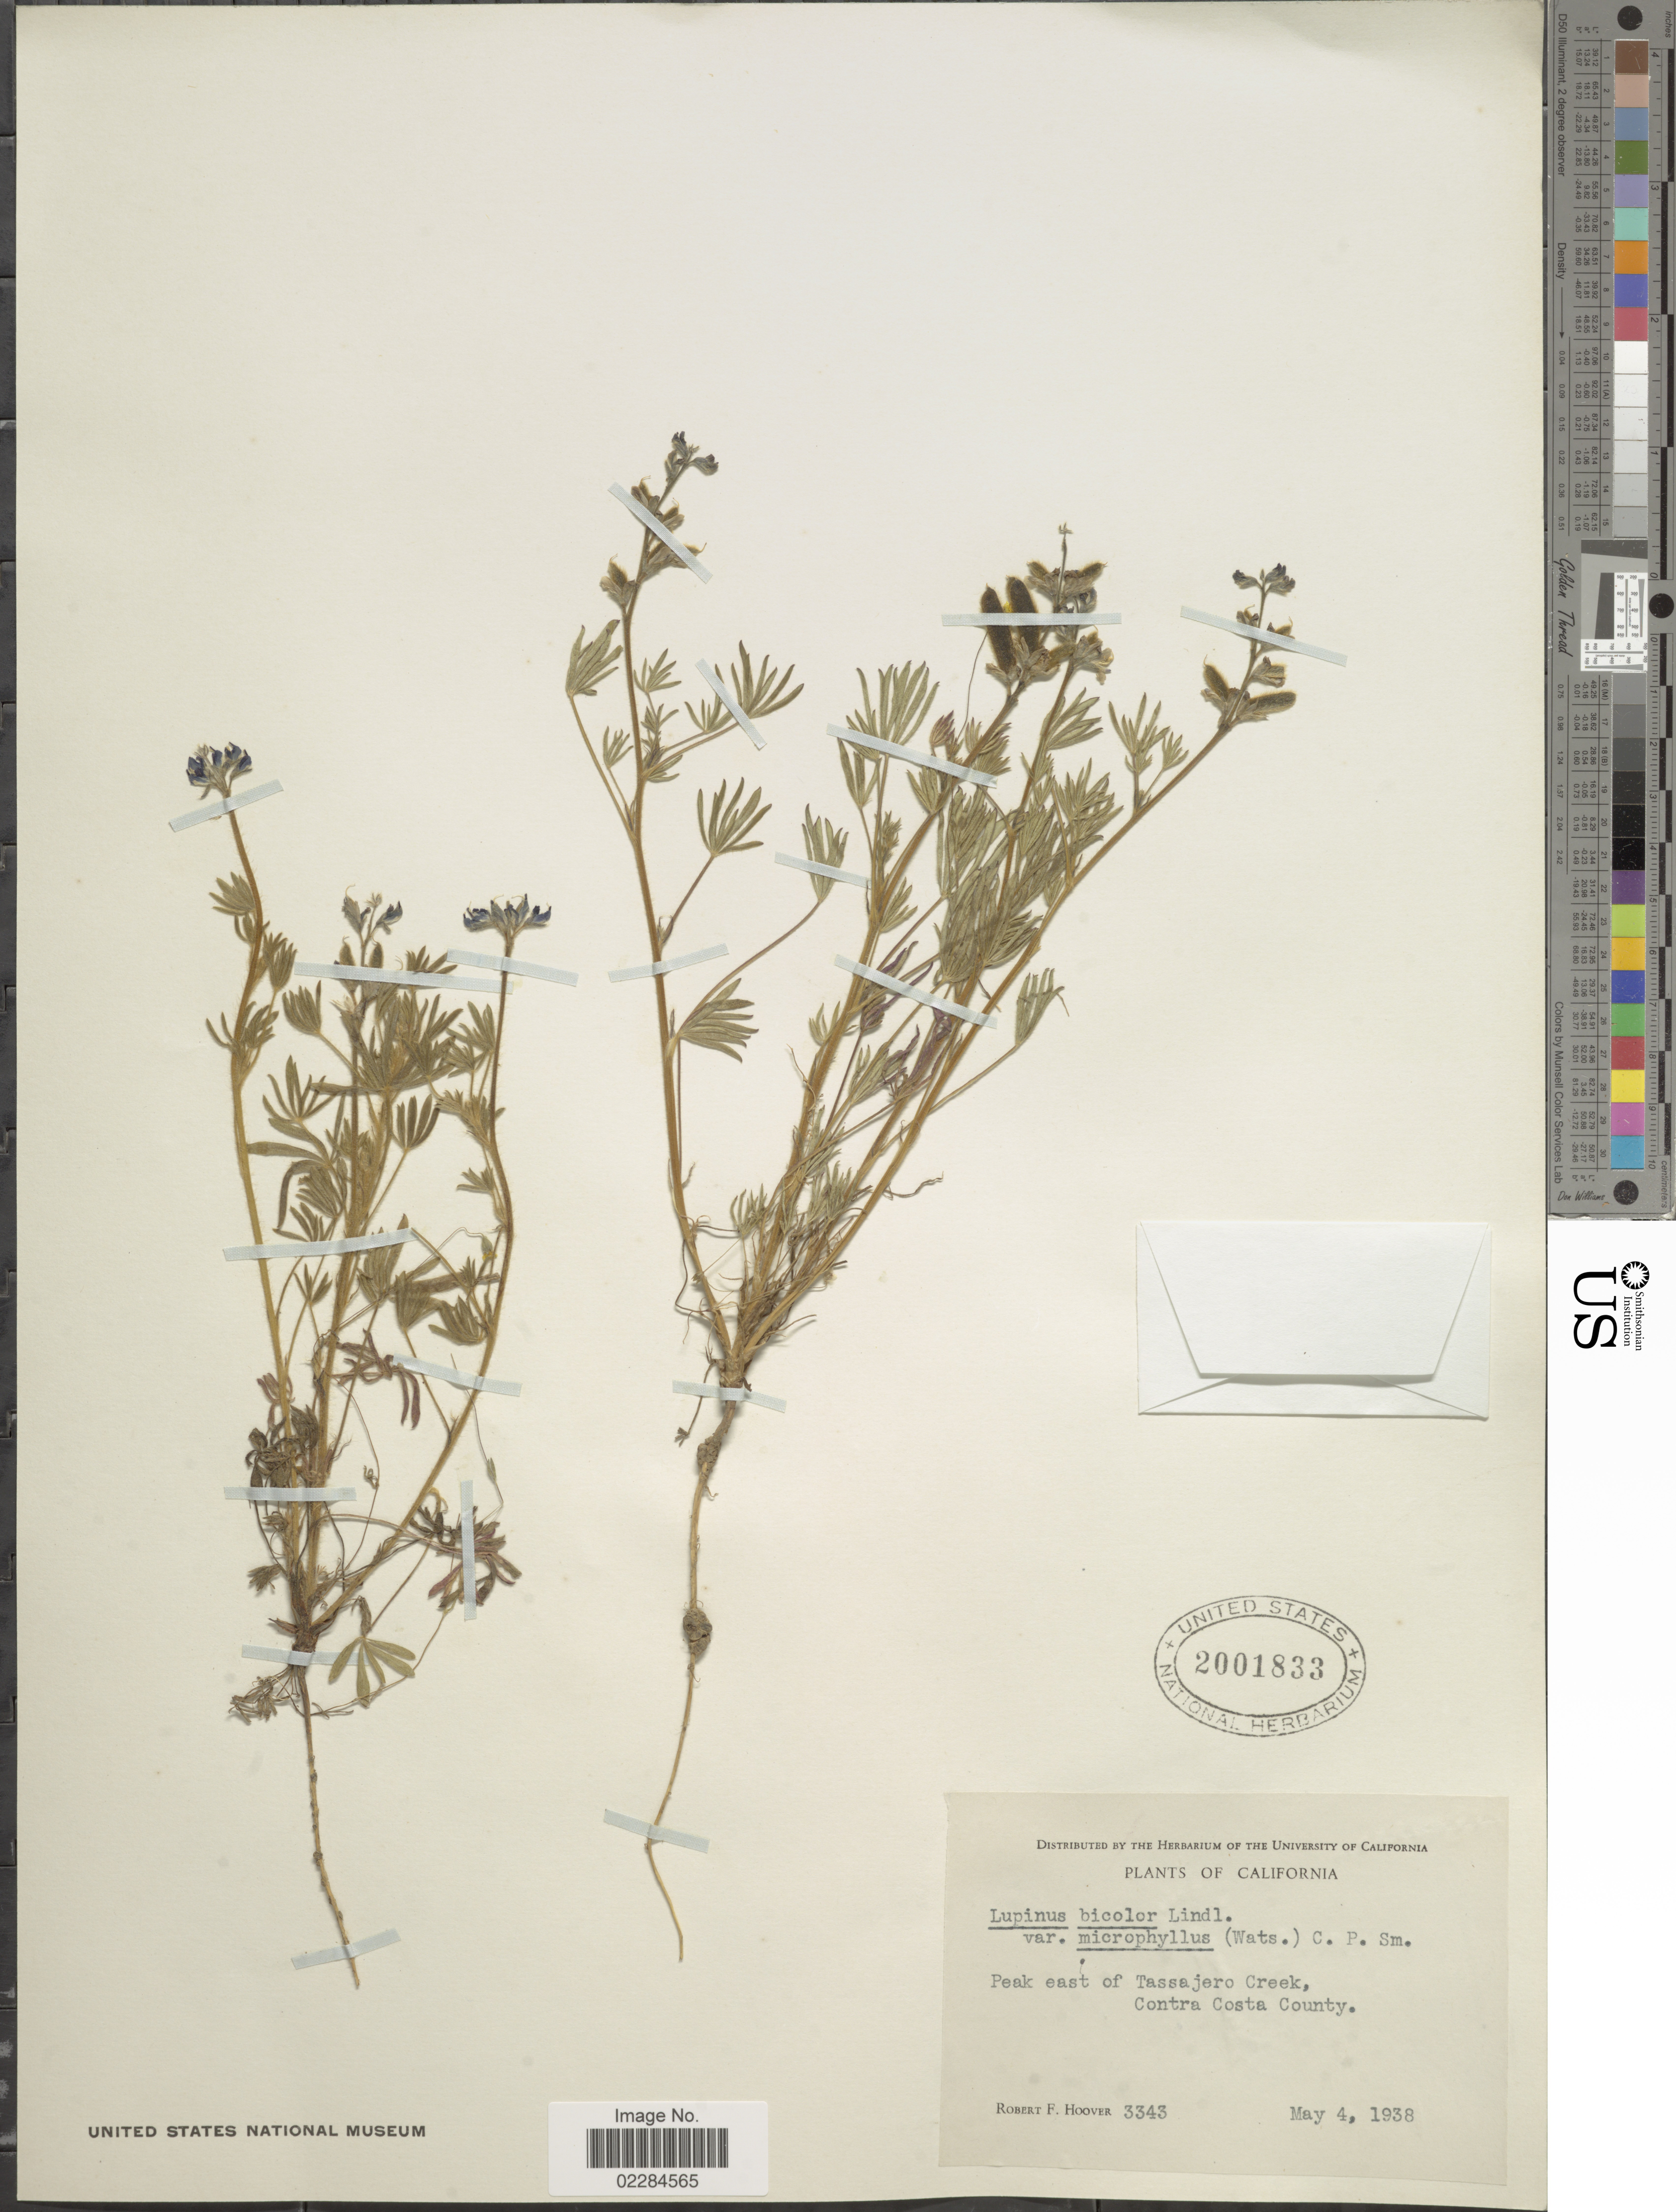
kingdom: Plantae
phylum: Tracheophyta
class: Magnoliopsida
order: Fabales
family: Fabaceae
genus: Lupinus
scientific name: Lupinus bicolor var. microphyllus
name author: Lindl.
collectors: R. F. Hoover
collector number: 3343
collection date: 1938-05-04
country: United States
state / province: California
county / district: Contra Costa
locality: Peak east of Tassajero Creek, Contra Costa county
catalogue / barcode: US 2001833